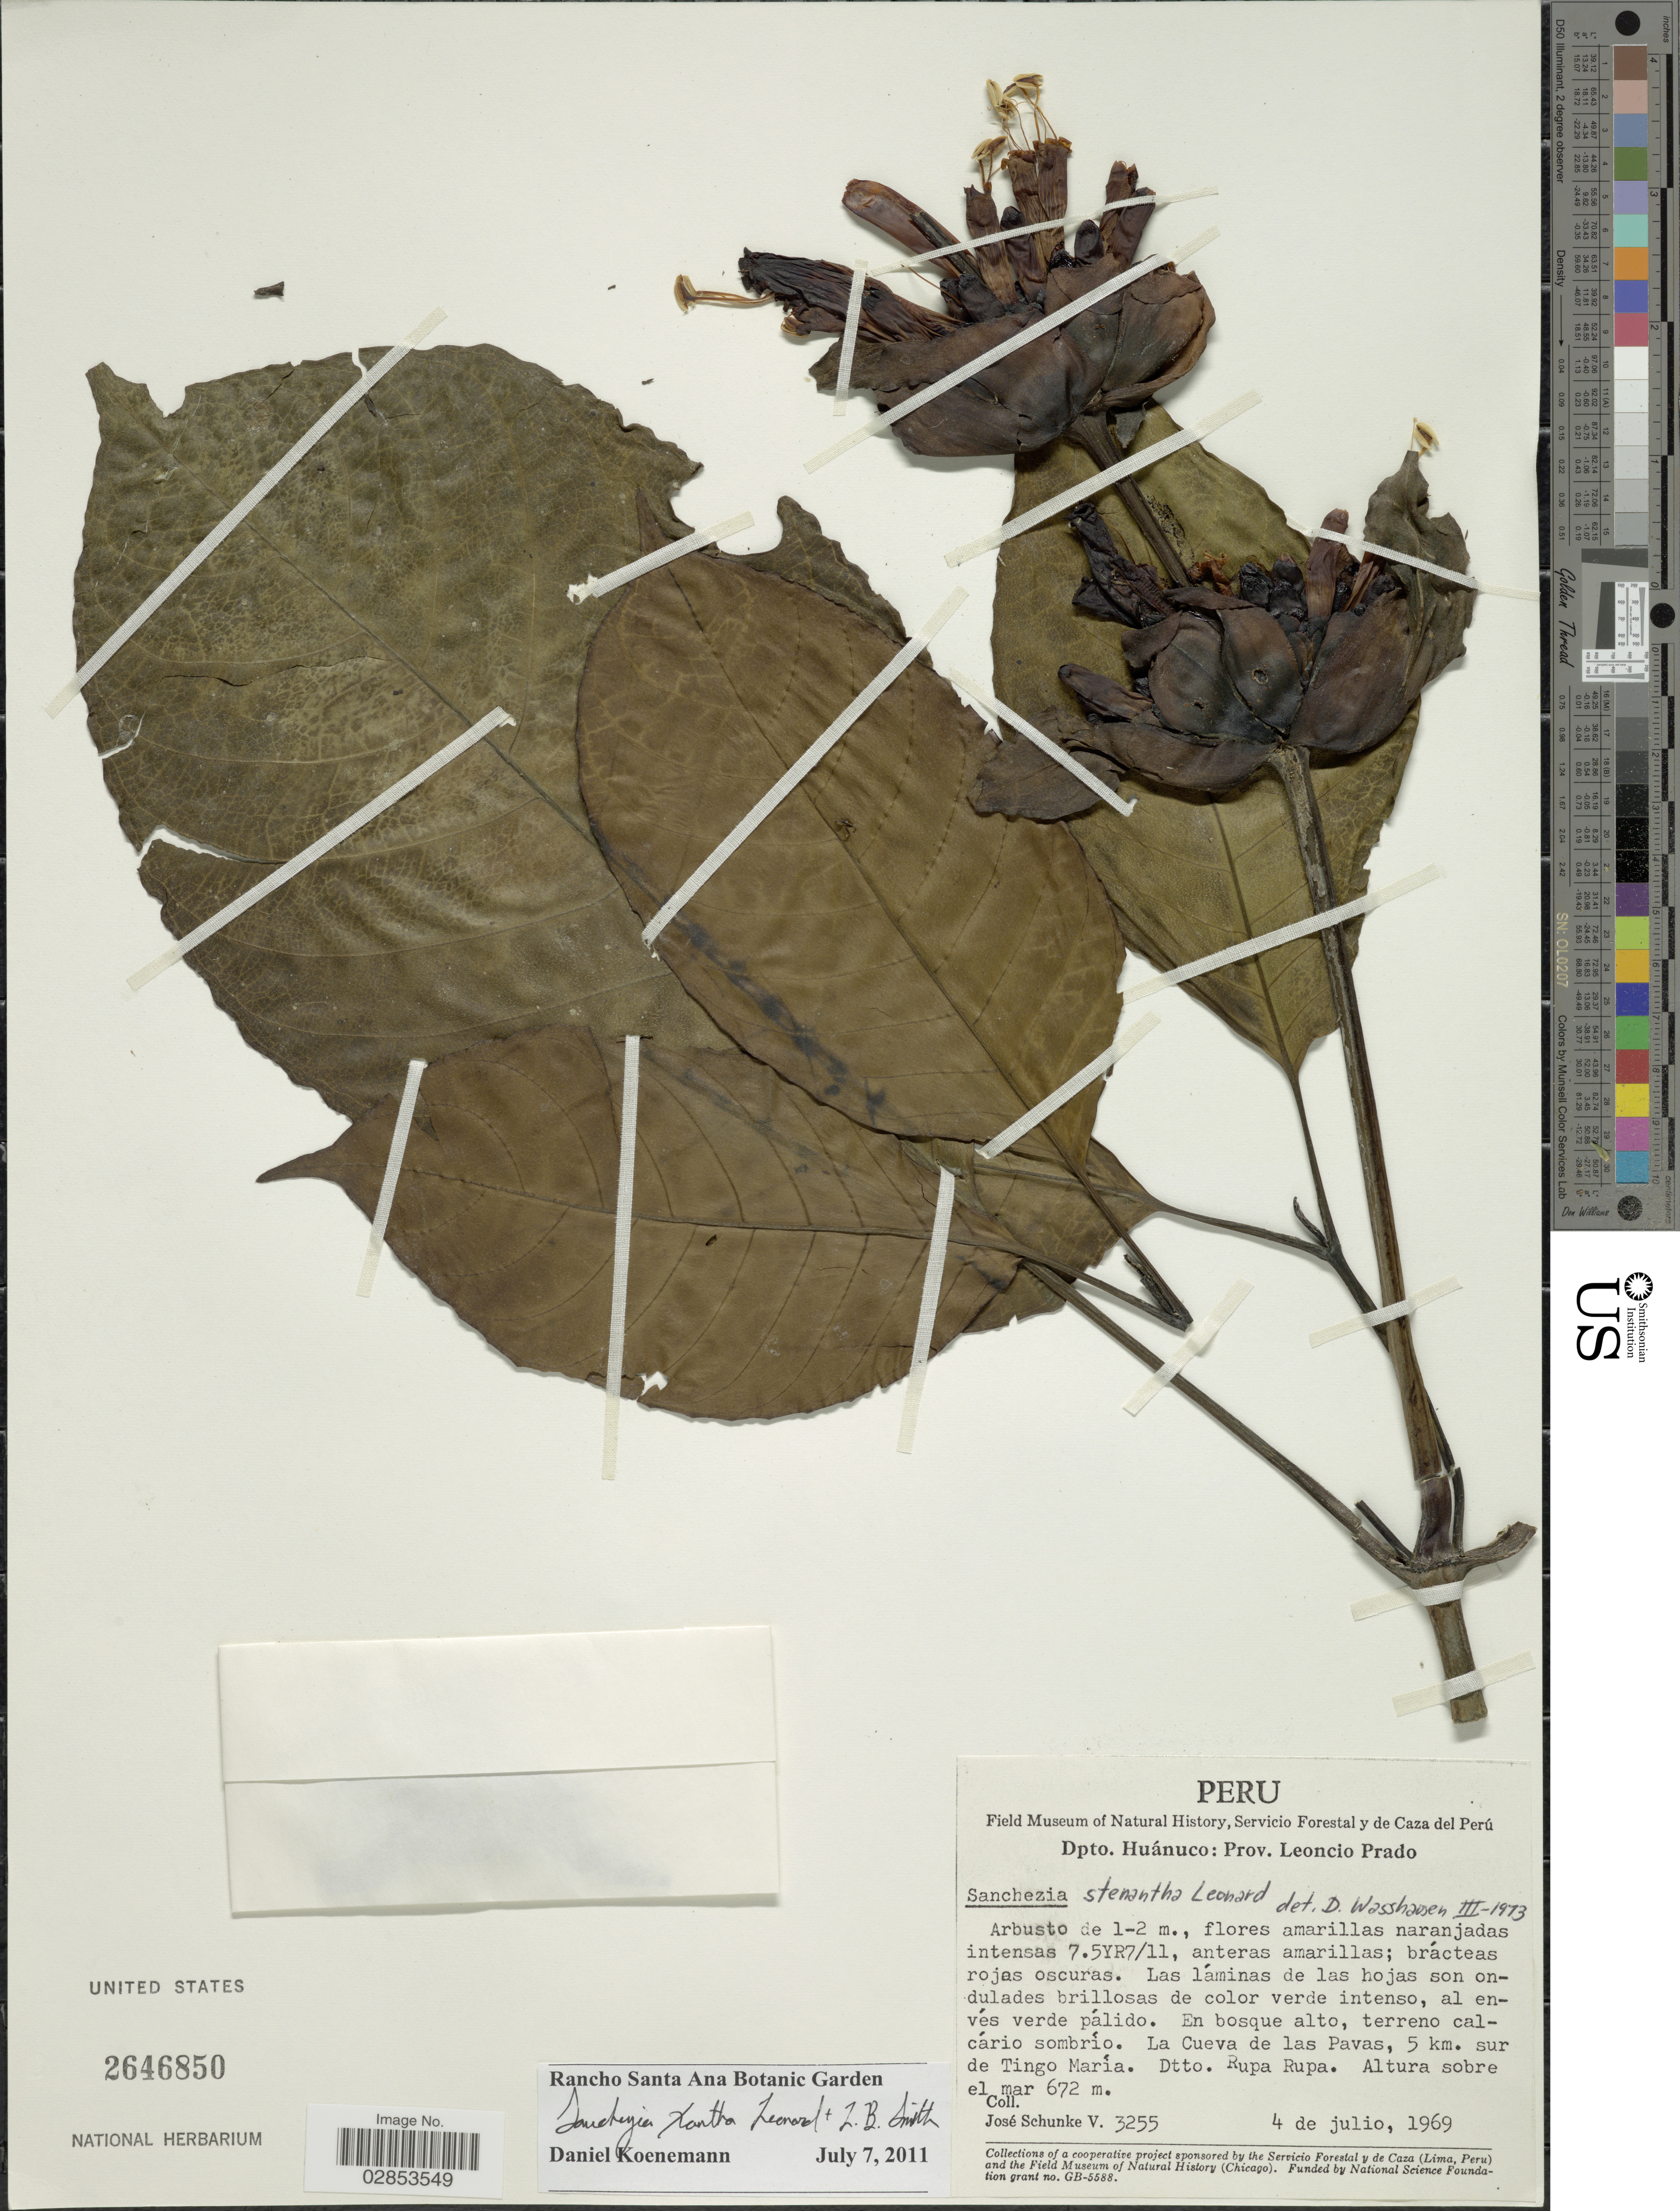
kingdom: Plantae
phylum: Tracheophyta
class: Magnoliopsida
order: Lamiales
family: Acanthaceae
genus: Sanchezia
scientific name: Sanchezia ovata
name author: Ruiz & Pav.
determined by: Azevedo, Igor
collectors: J. Schunke Vigo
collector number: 3255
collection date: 1969-07-04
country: Peru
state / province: Huánuco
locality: Dpto. Huánuco: Prov. Leoncio Prado. La Cueva de las Pavas, 5 km. sur de Tingo María. Dtto. Rupa Rupa.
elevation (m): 675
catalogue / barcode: US 2646850